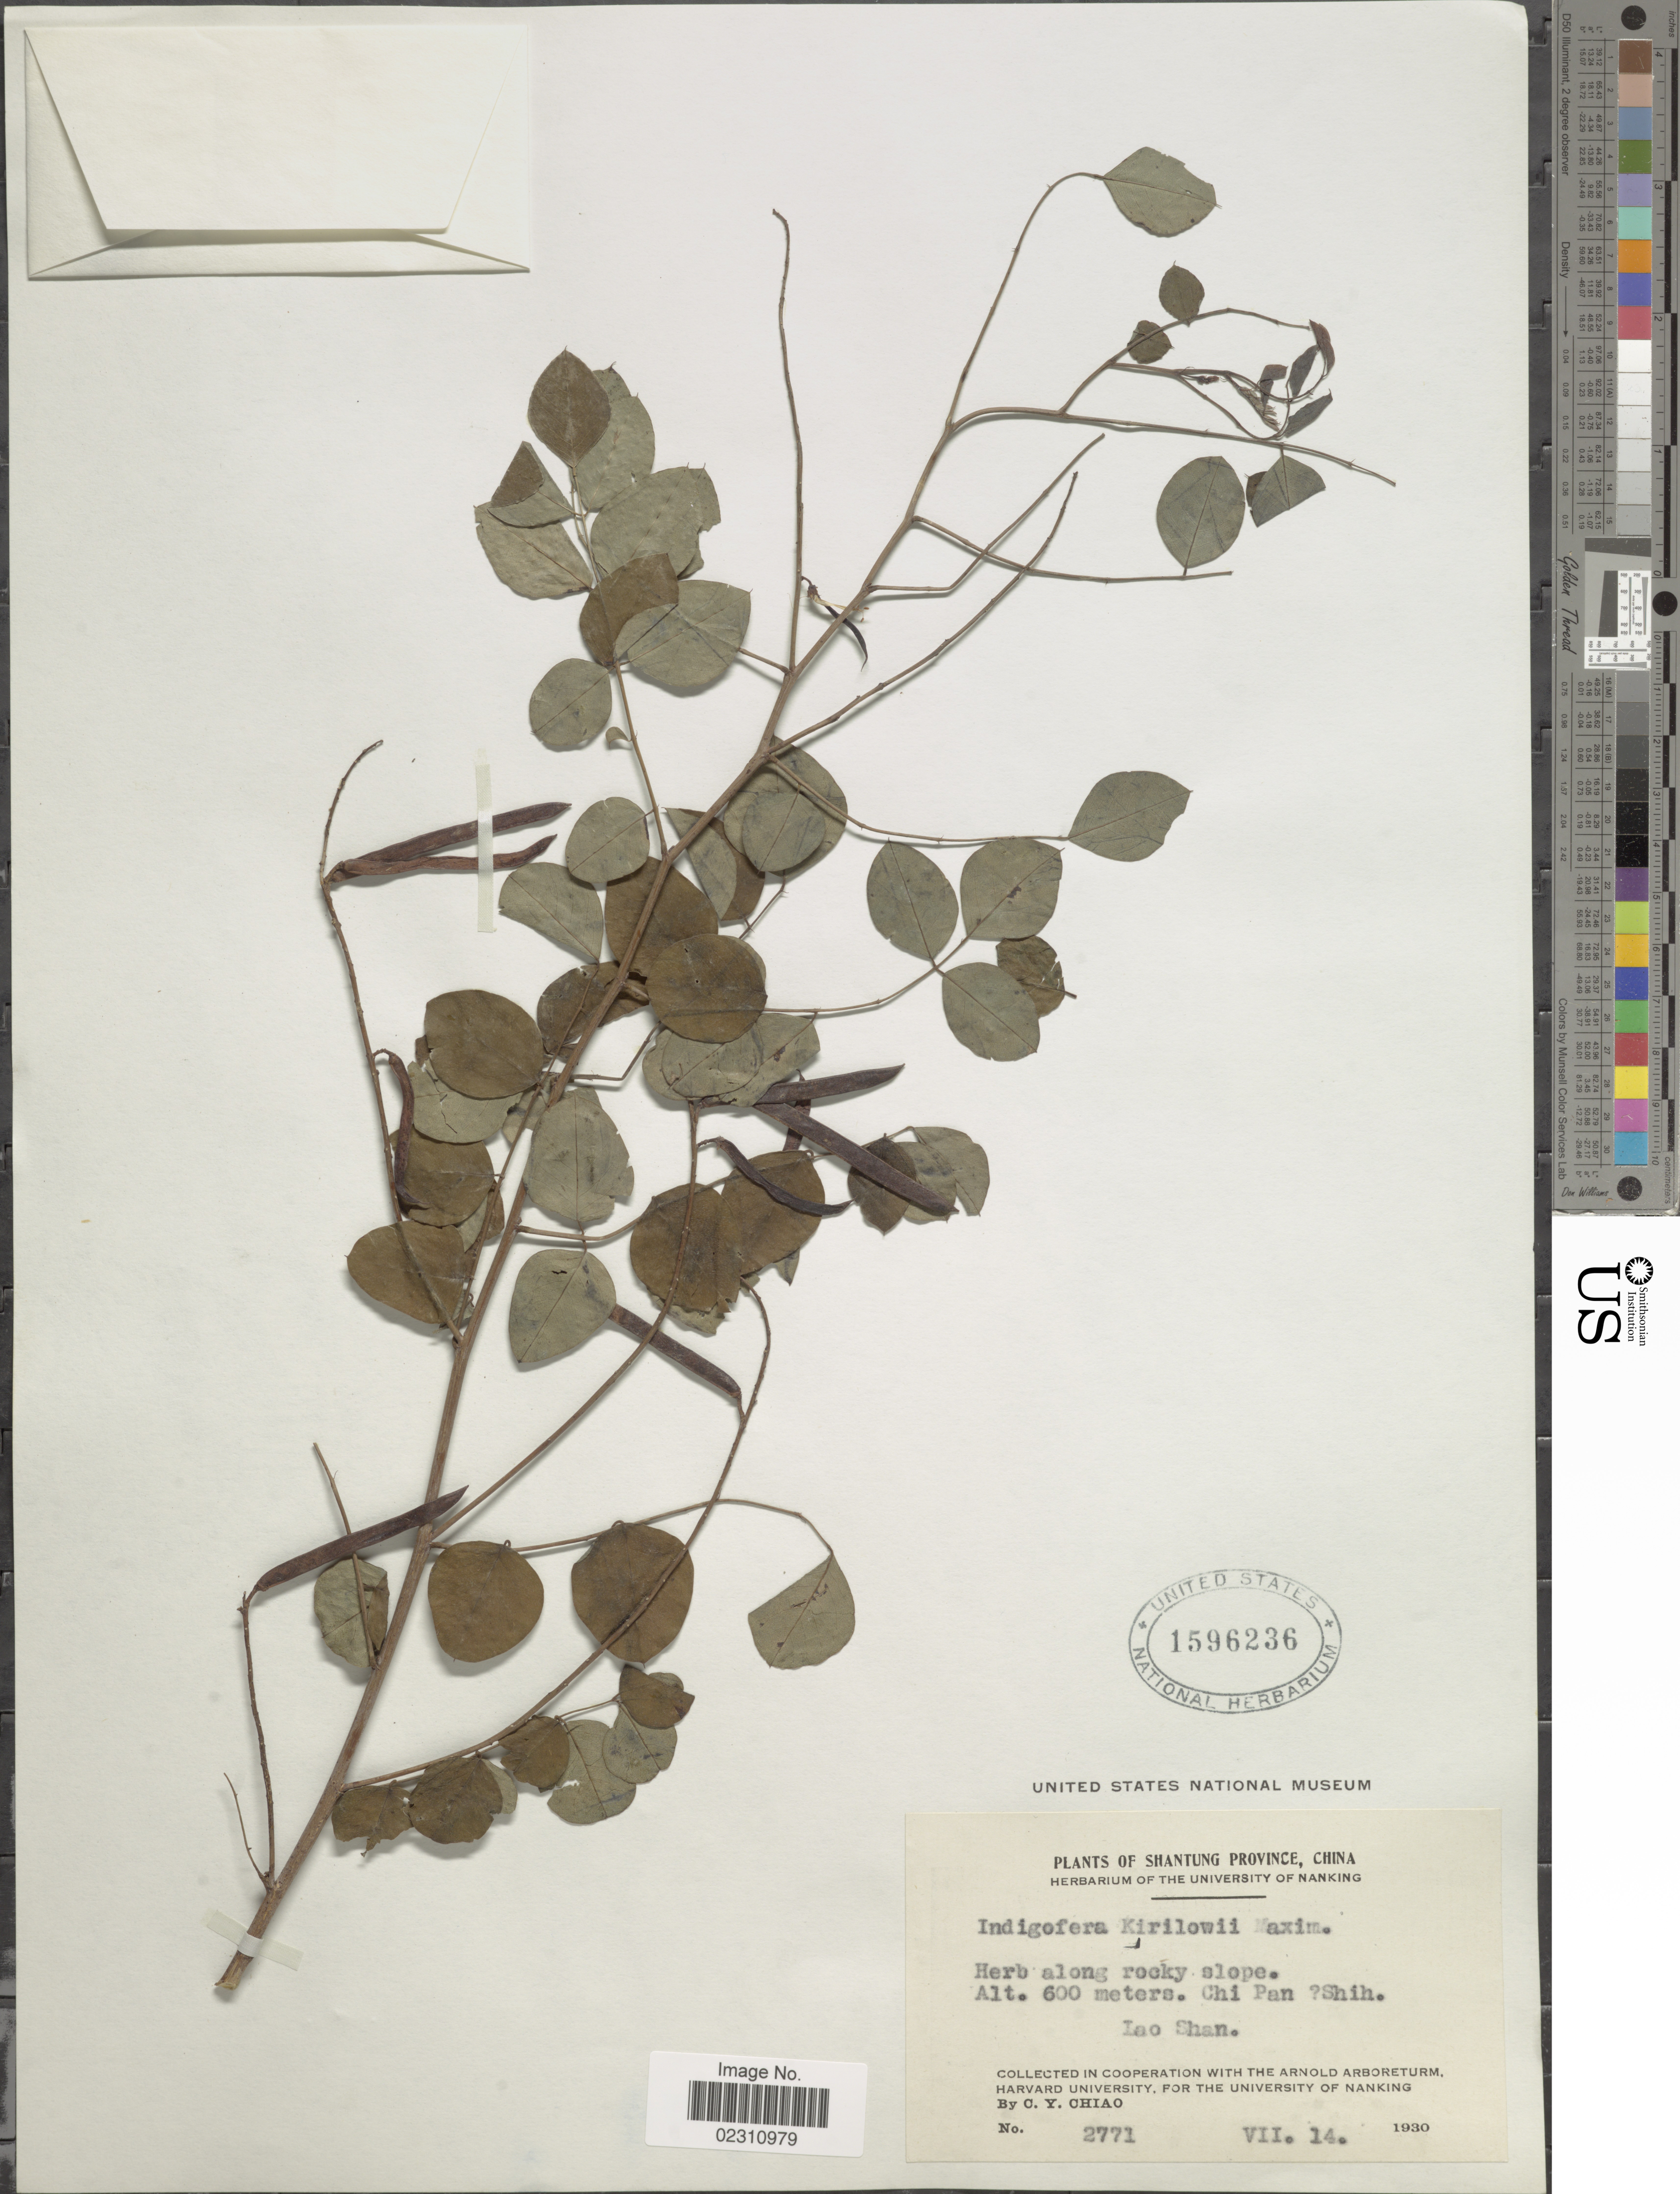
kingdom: Plantae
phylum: Tracheophyta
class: Magnoliopsida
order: Fabales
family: Fabaceae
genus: Indigofera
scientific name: Indigofera kirilowii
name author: Palib.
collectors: C. Y. Chiao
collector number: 2771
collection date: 1930-07-14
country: China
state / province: Shandong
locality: Shantung Province, Chi Pan Shih, Lao Shan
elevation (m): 600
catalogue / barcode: US 1596236